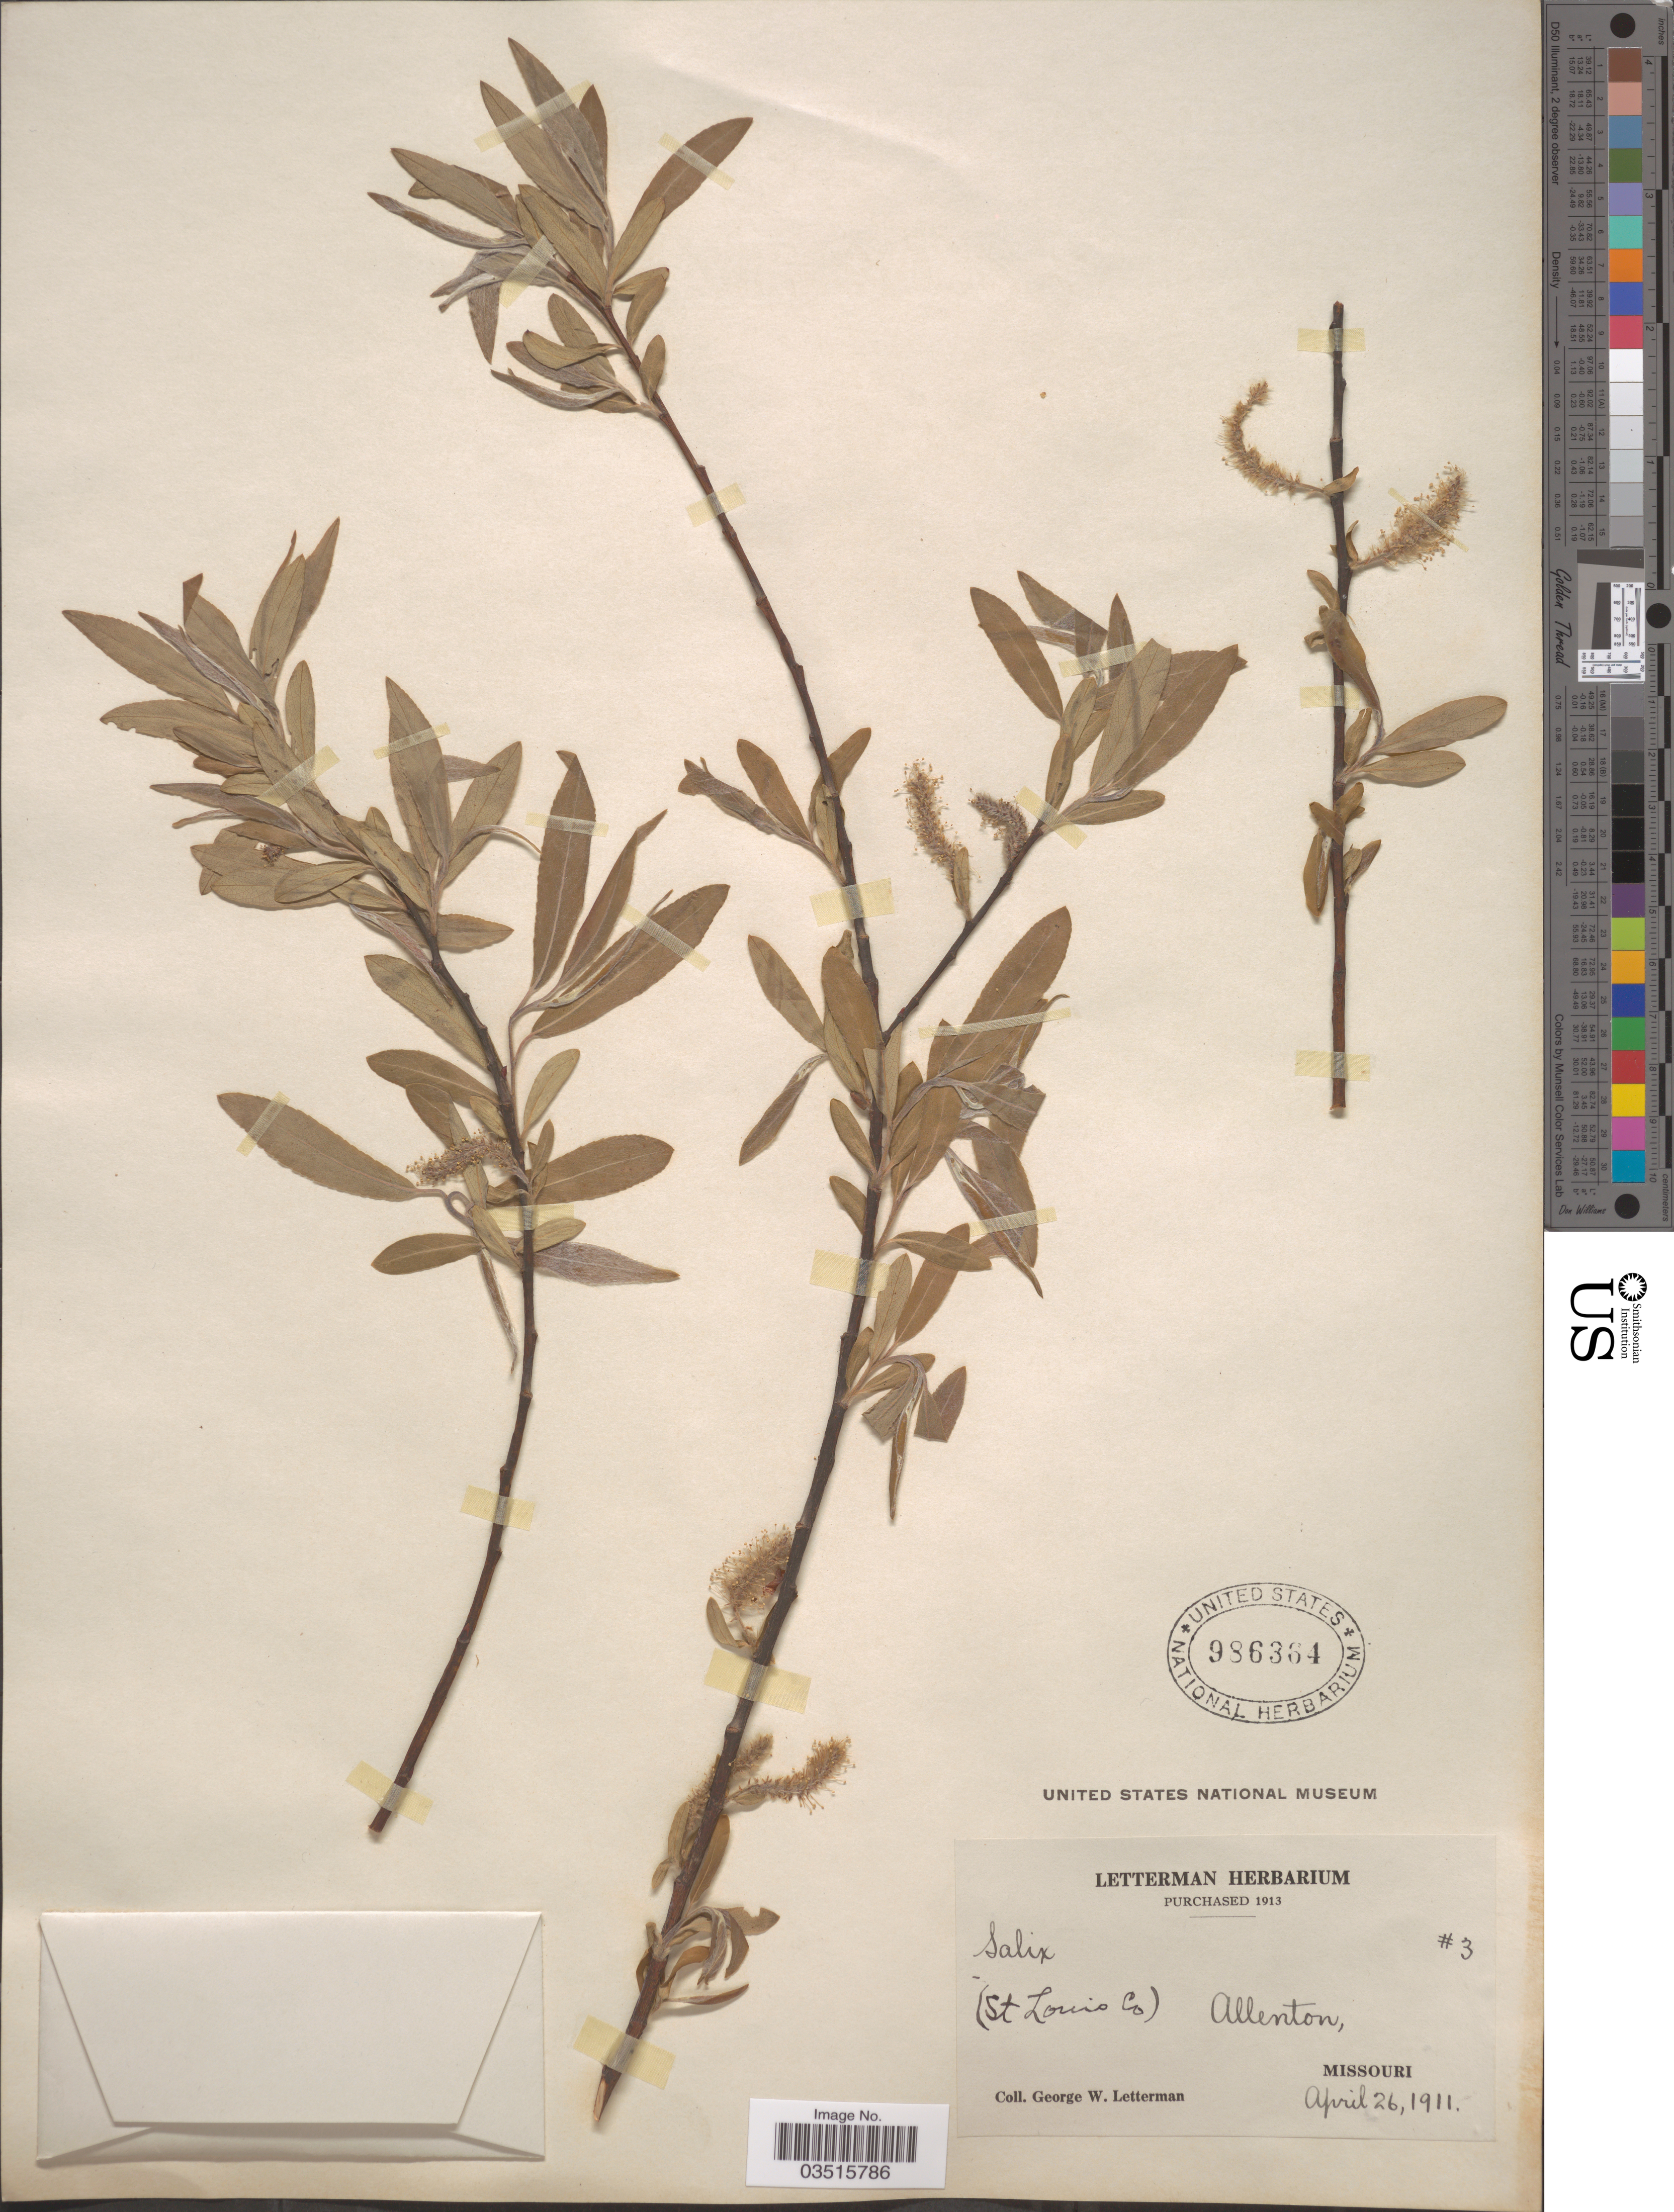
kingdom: Plantae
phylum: Tracheophyta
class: Magnoliopsida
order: Malpighiales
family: Salicaceae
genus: Salix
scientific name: Salix missouriensis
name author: Bebb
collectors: G. W. Letterman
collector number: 3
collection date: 1911-04-26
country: United States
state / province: Missouri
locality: (St. Louis Co). Allenton.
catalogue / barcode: US 986364